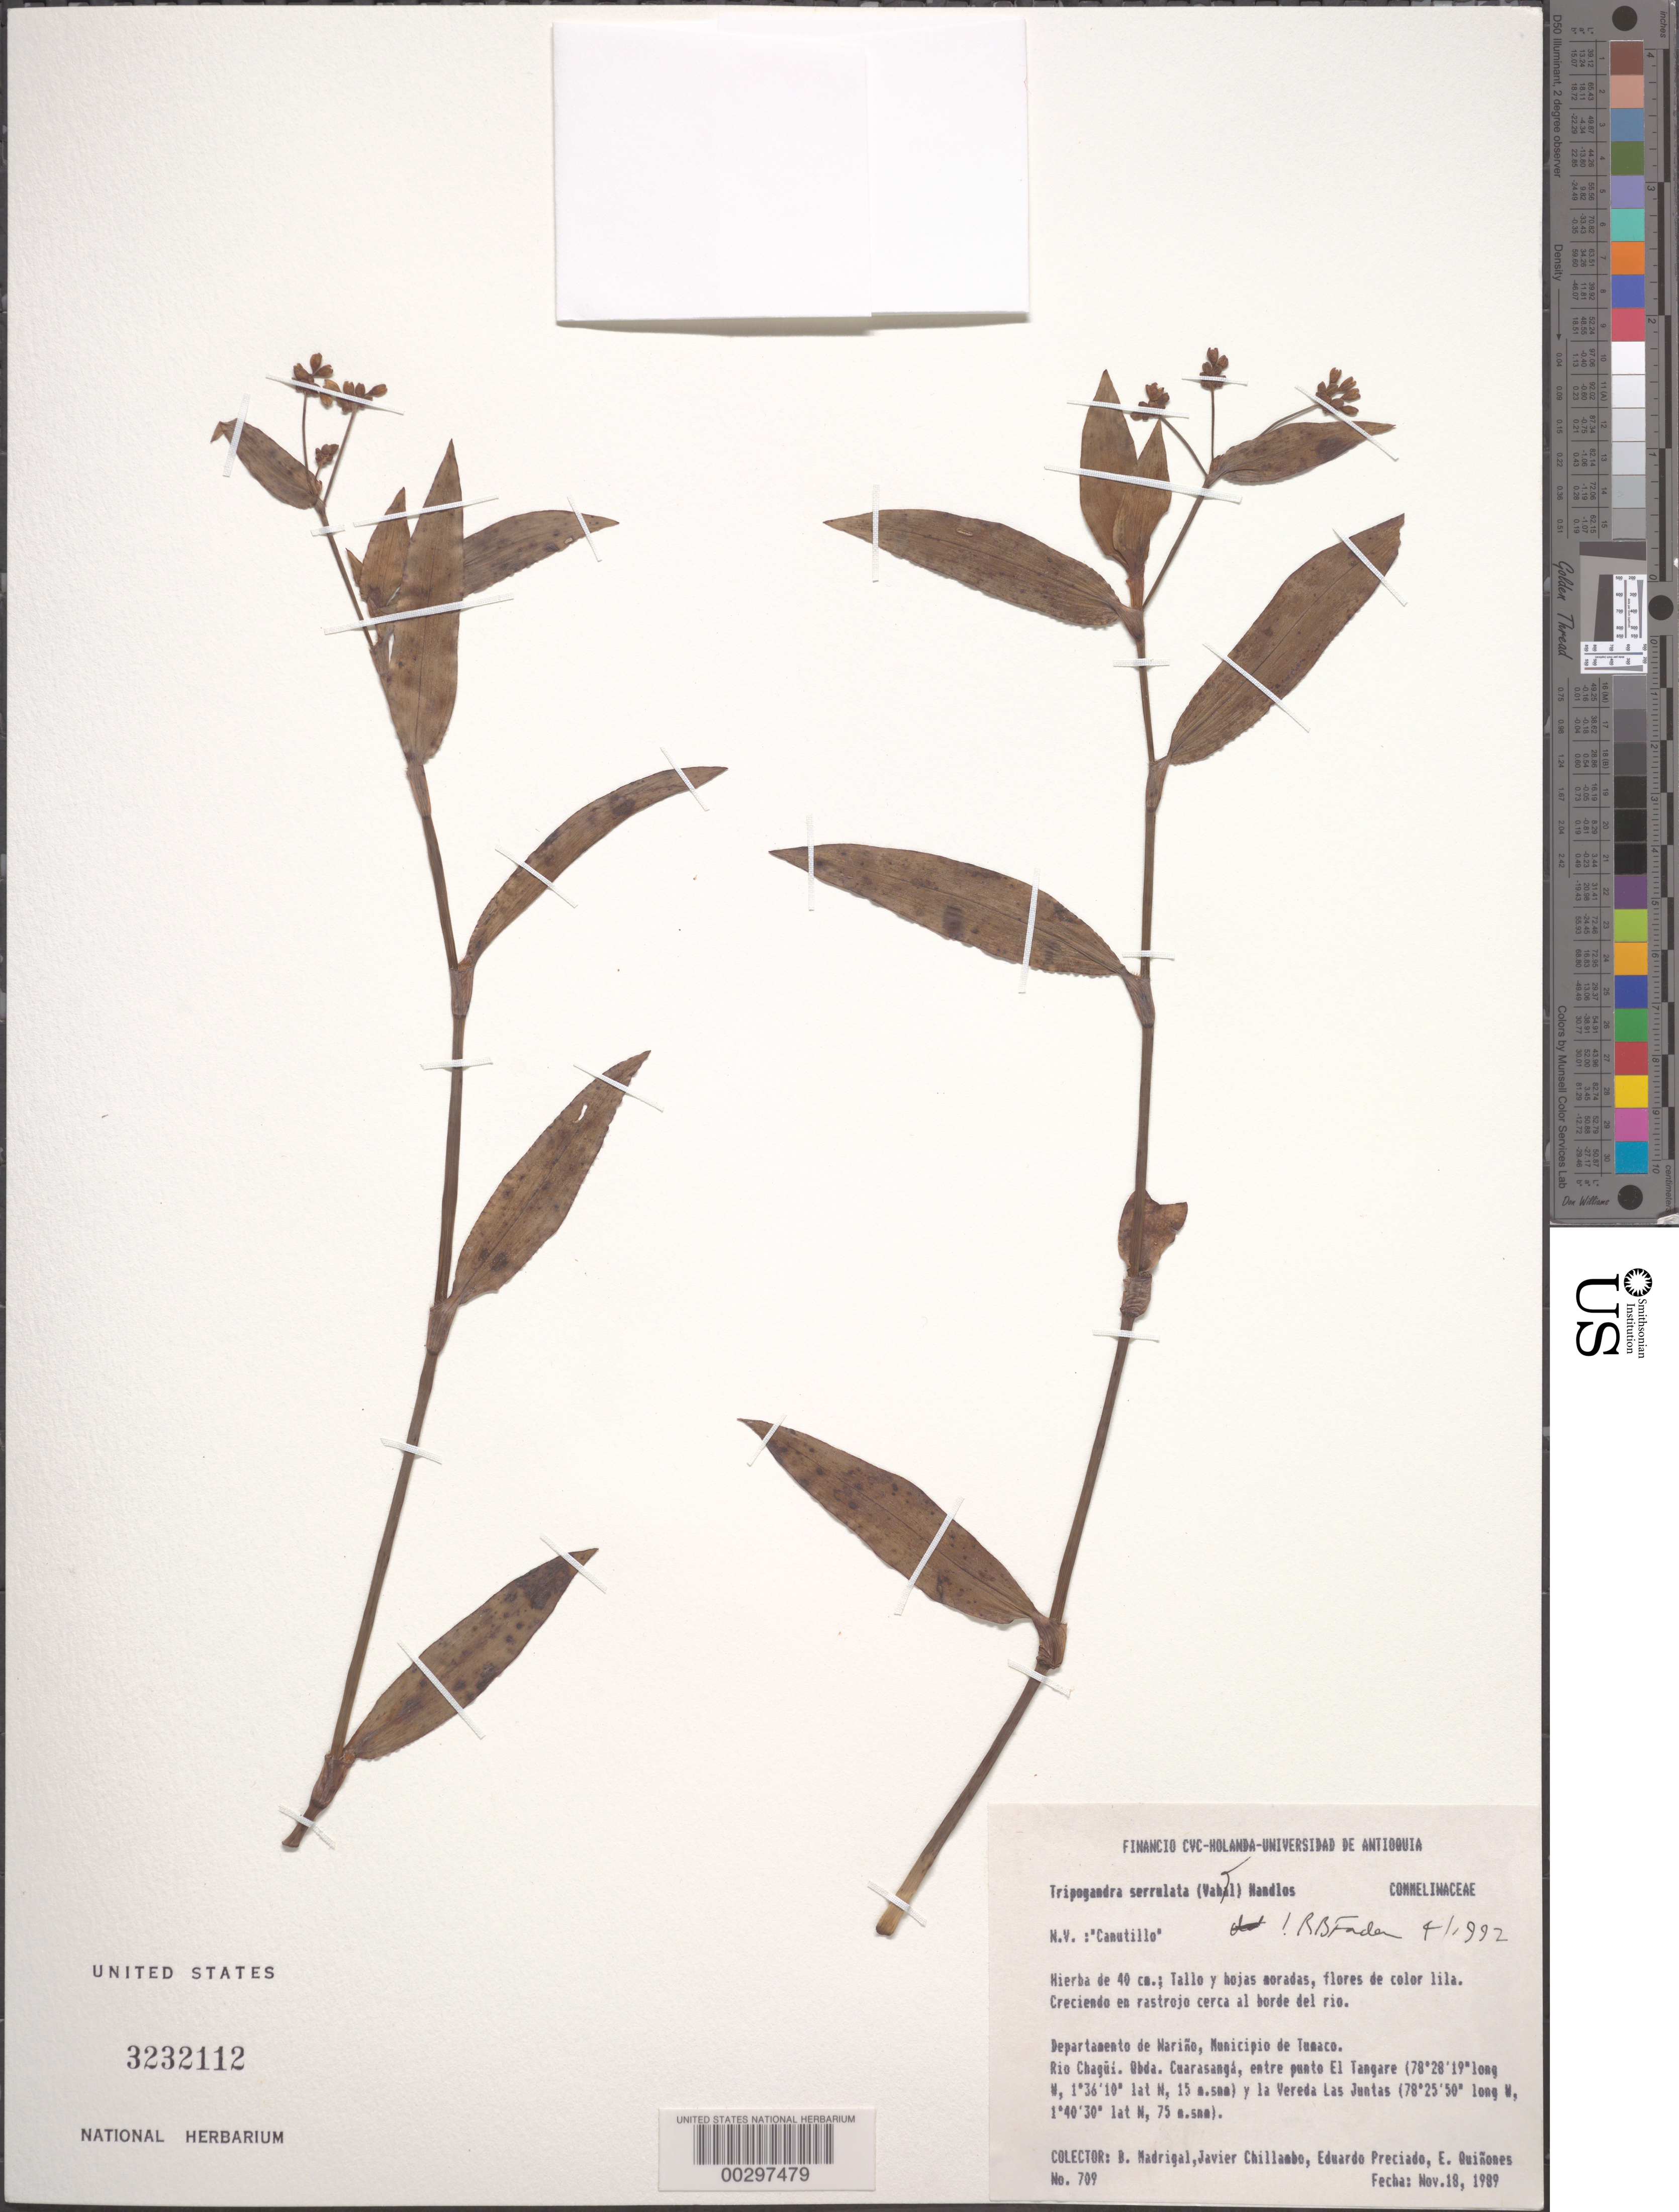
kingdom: Plantae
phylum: Tracheophyta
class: Liliopsida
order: Commelinales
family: Commelinaceae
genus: Tripogandra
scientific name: Tripogandra serrulata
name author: (Vahl) Handlos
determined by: Faden, Robert B., (US), Smithsonian Institution - National Museum of Natural History (UNITED STATES)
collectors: B. E. Madrigal, J. Chillambo, E. Preciado & E. Quinones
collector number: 709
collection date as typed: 18 Nov 1989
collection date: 1989-11-18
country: Colombia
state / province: Nariño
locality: Tumaco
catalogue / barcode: US 3232112